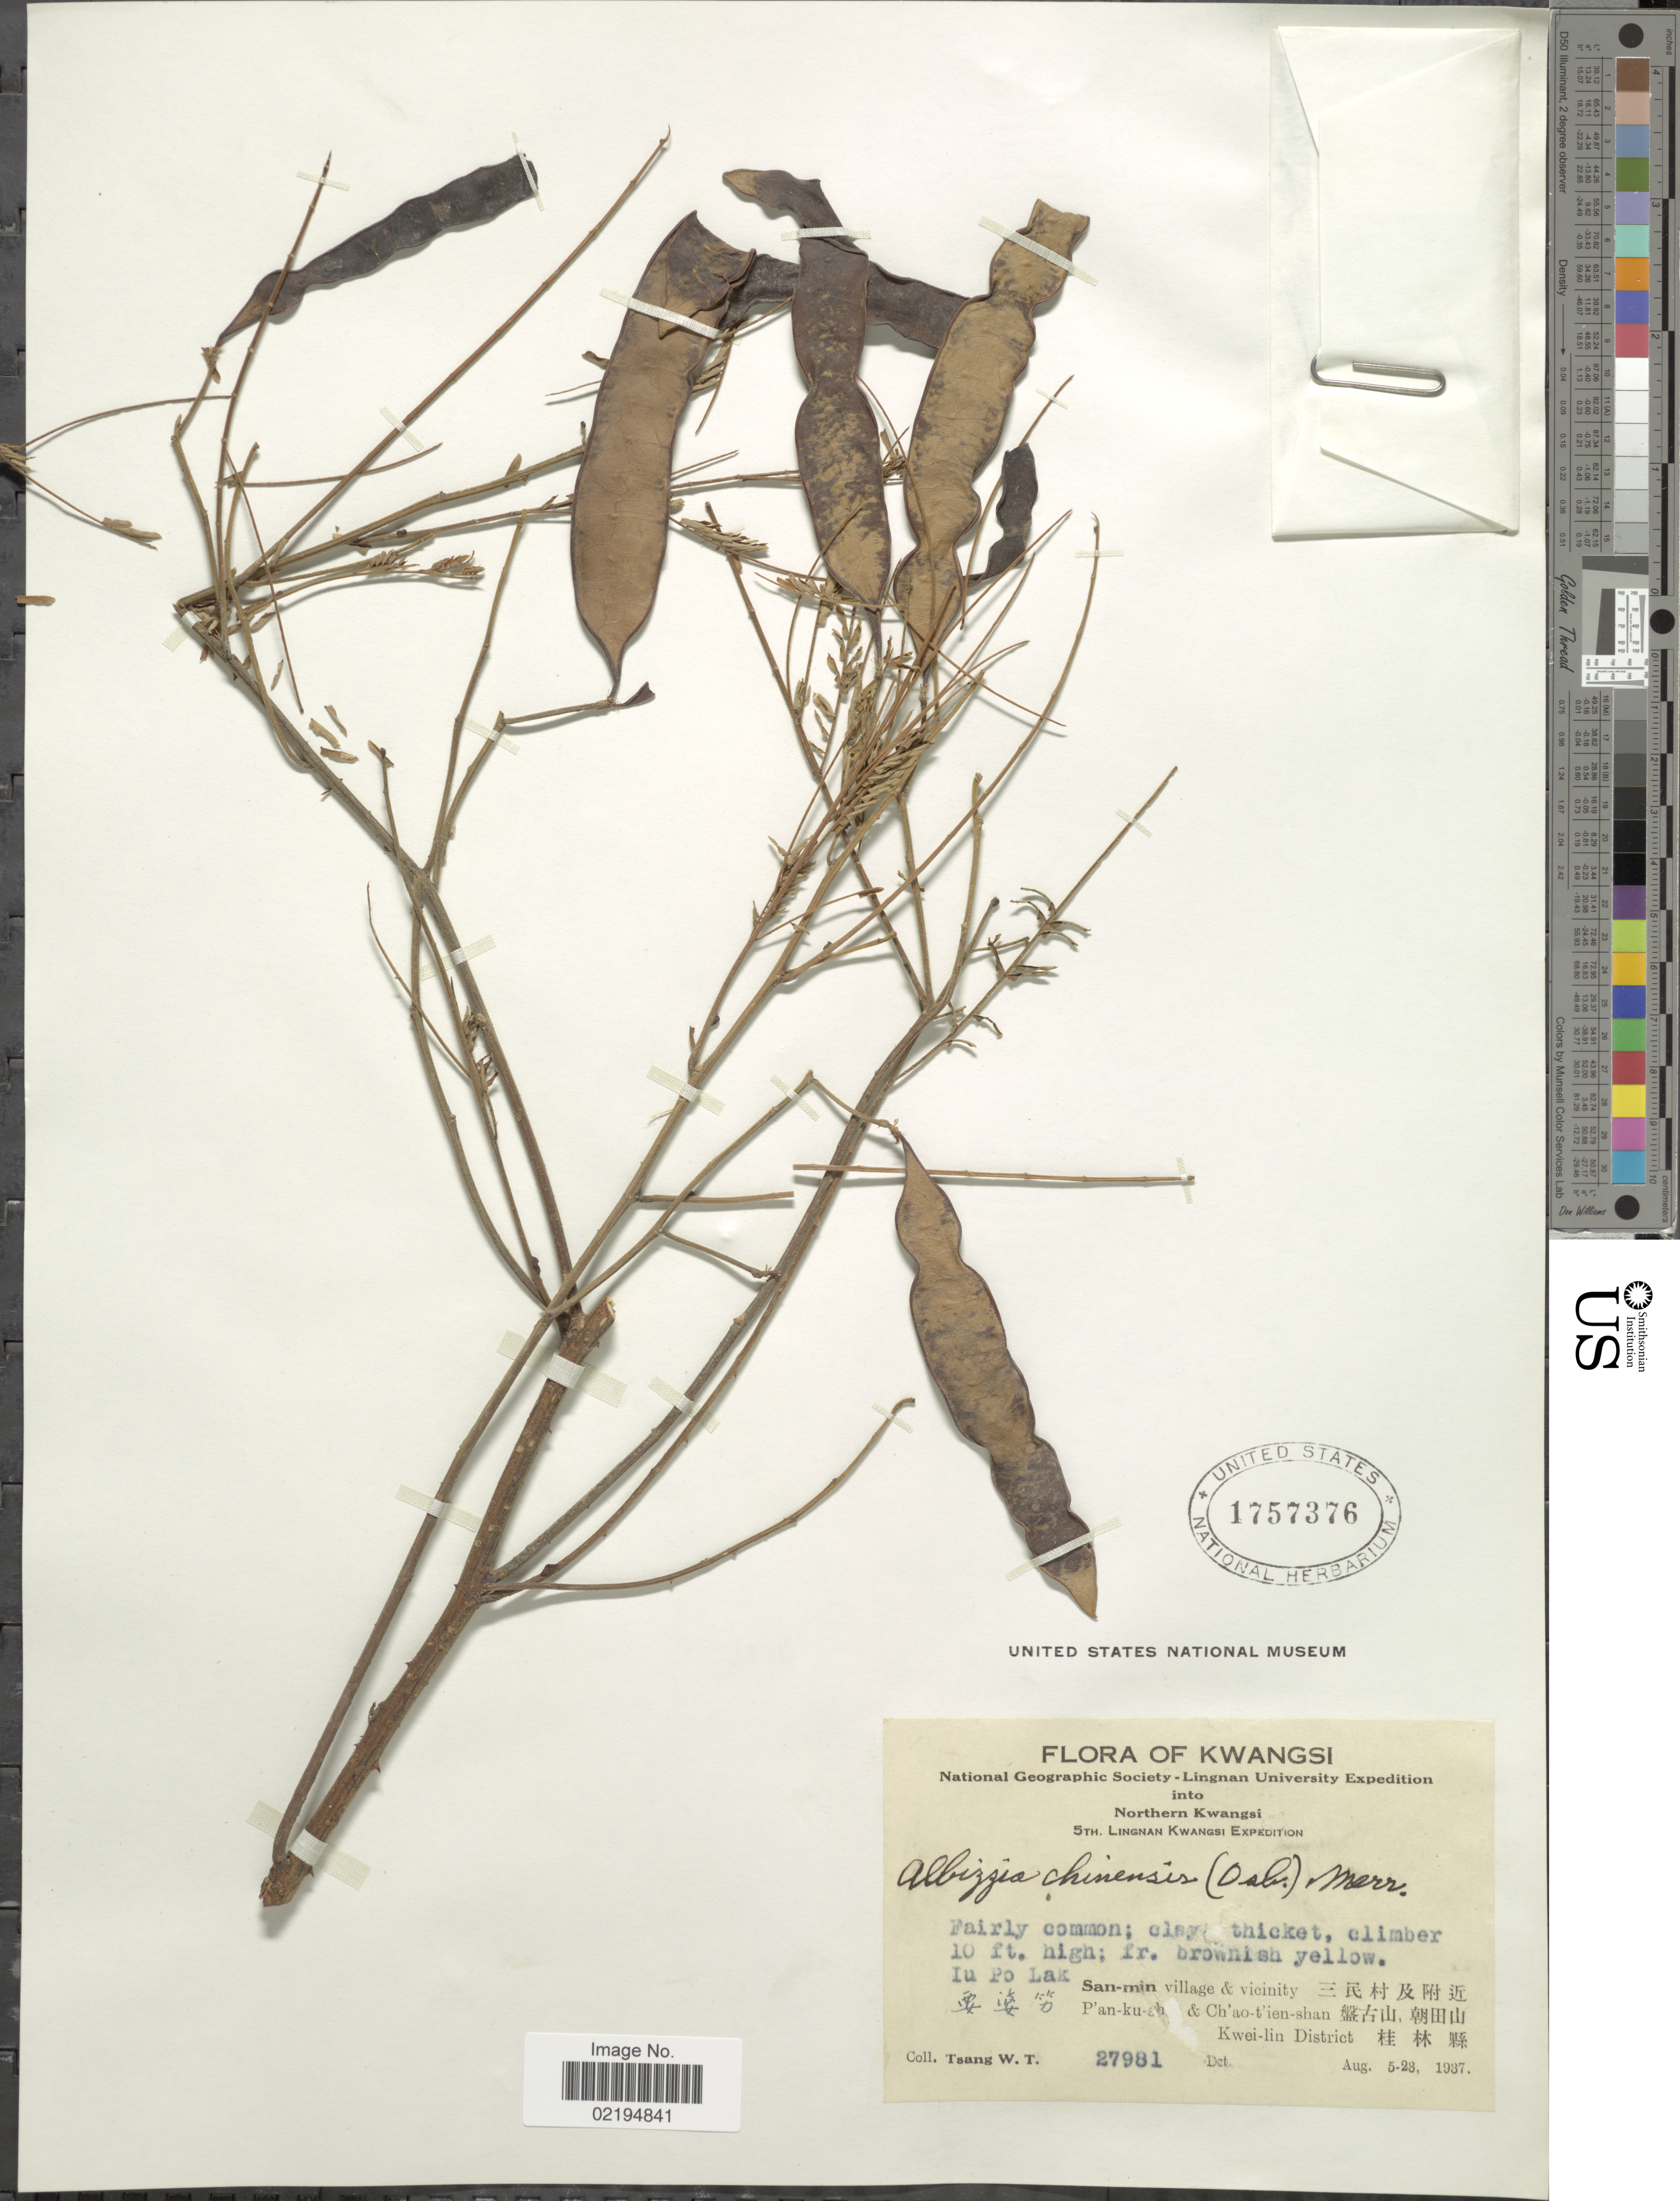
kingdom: Plantae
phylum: Tracheophyta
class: Magnoliopsida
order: Fabales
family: Fabaceae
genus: Albizia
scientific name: Albizia chinensis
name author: (Osbeck) Merr.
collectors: W. T. Tsang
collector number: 27981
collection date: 1937-08-05/1937-08-23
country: China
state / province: Guangxi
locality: Kwangsi, Northern Kwangsi, Iu Po Lak, San-min village & vicinity, P'an-ku-shan & Ch'ao-t'ien-shan, Kwei-lin District.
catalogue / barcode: US 1757376